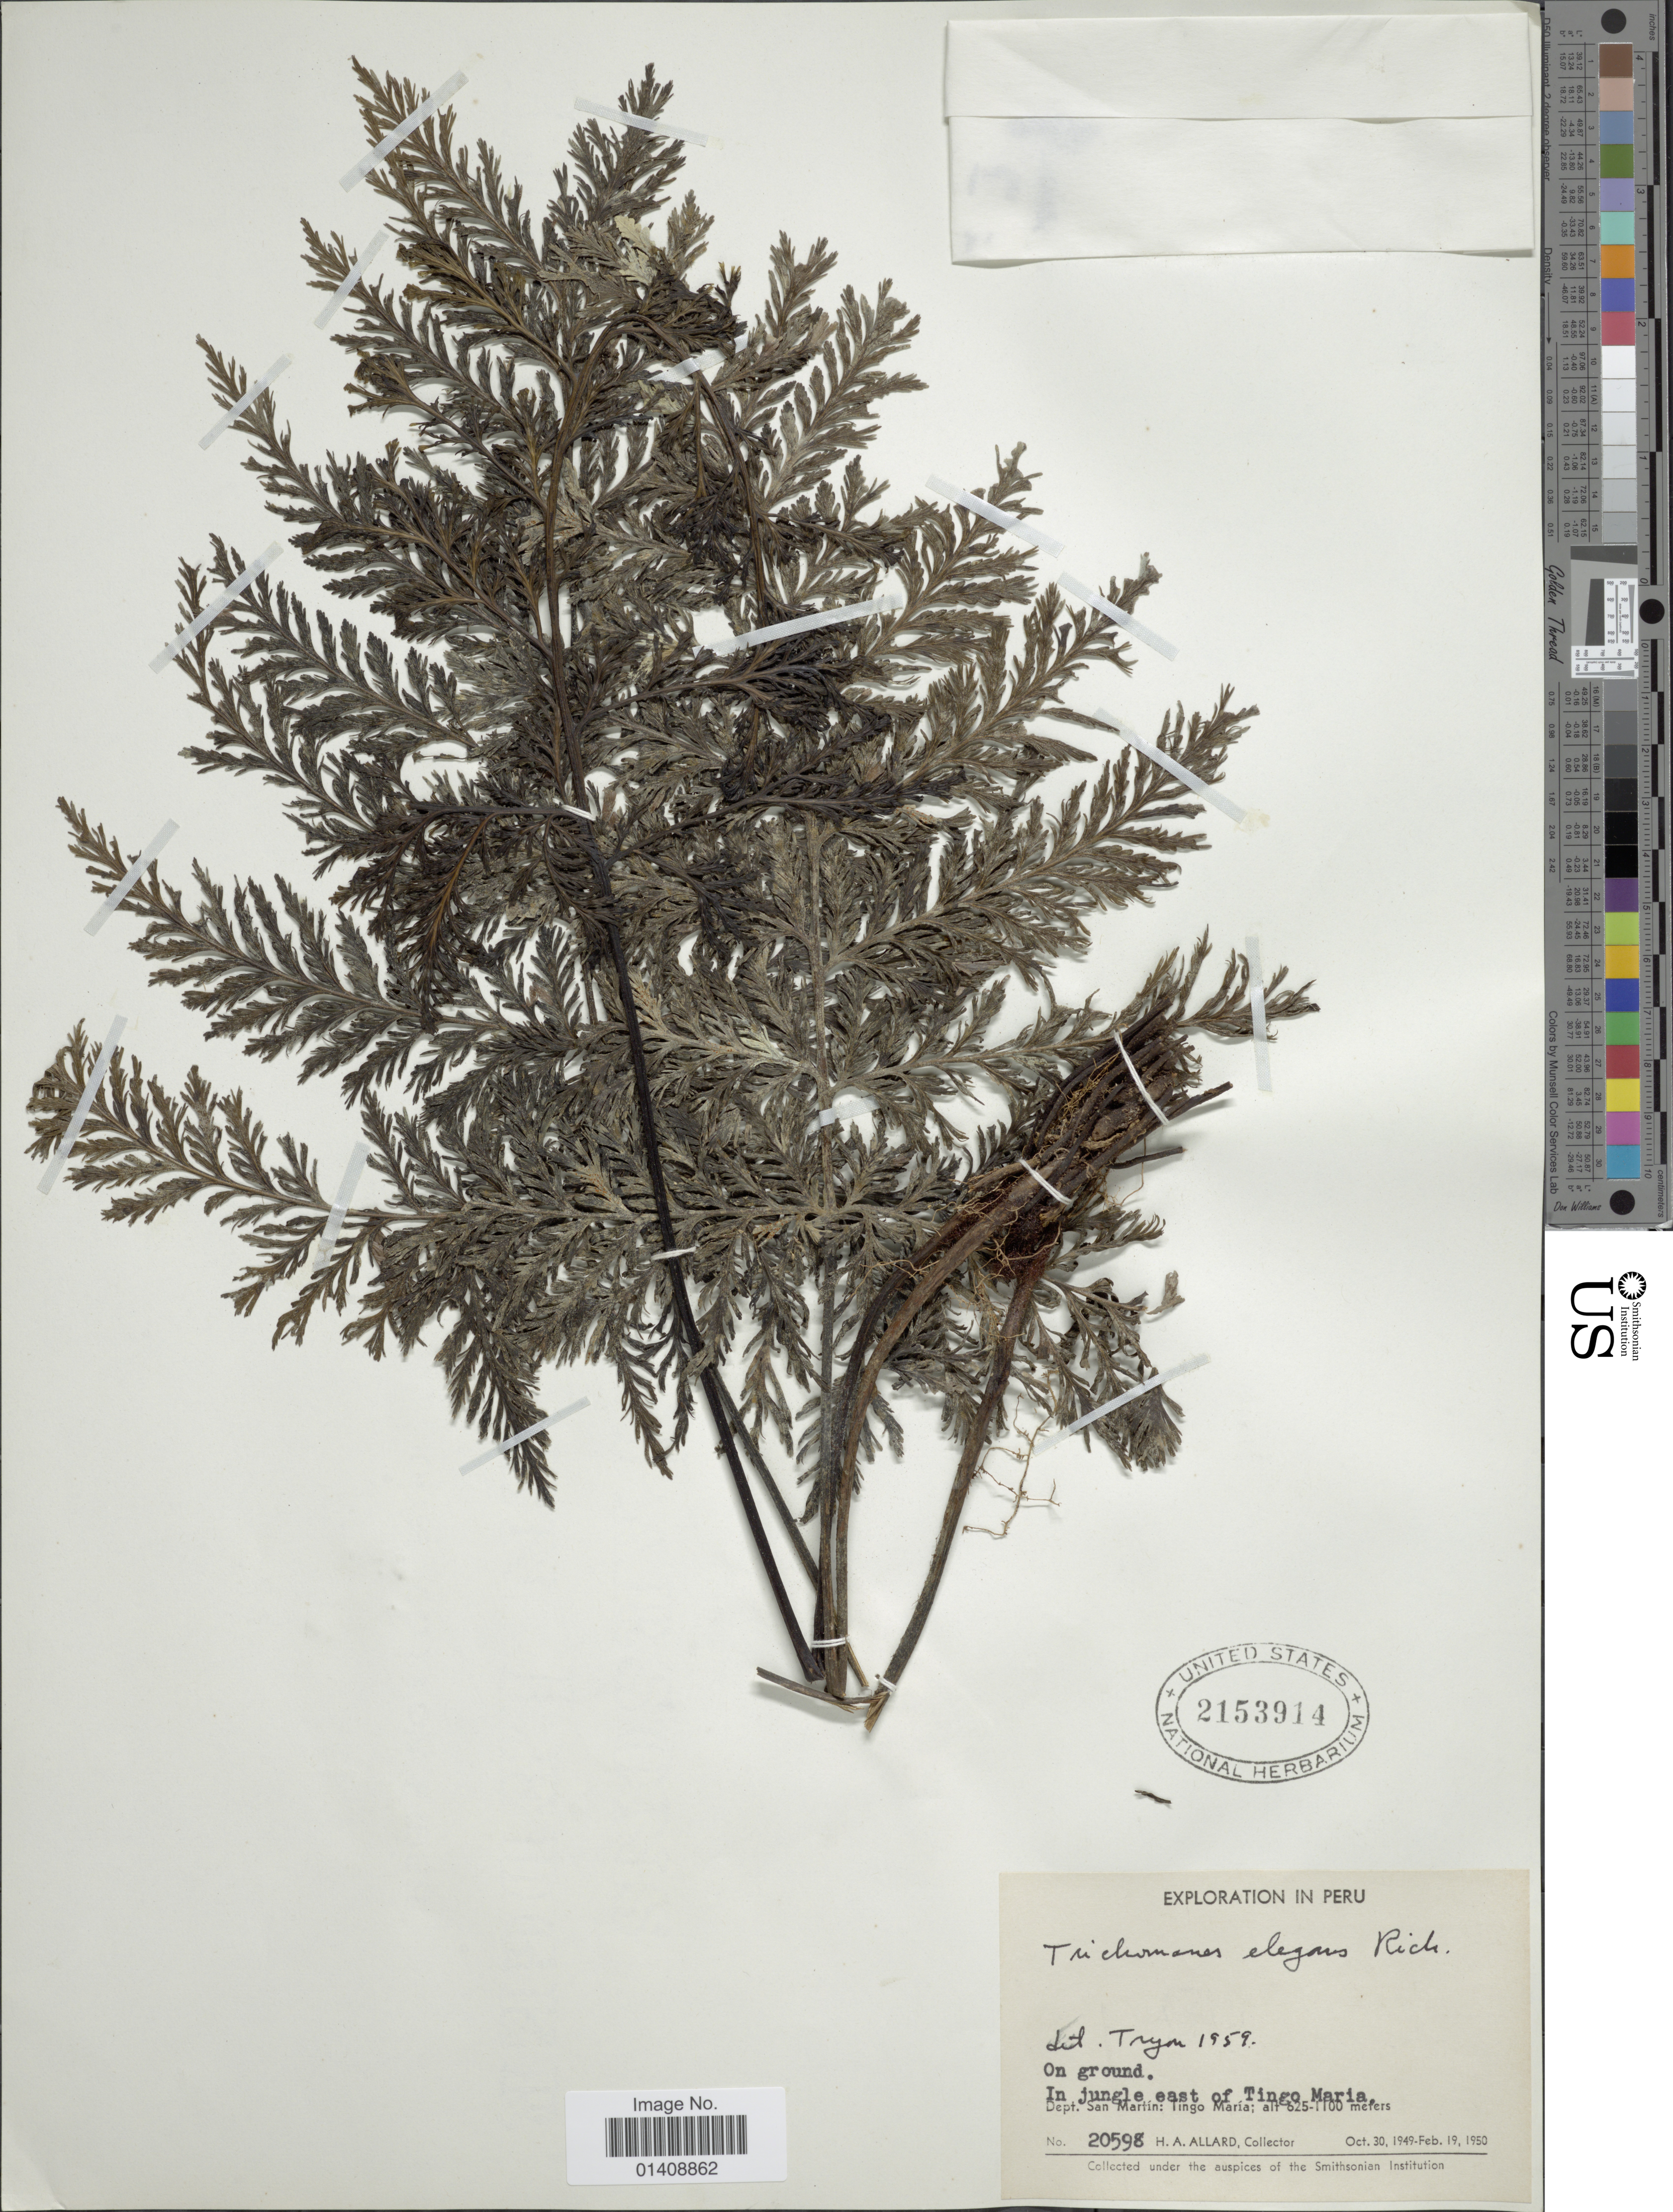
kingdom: Plantae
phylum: Tracheophyta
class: Polypodiopsida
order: Hymenophyllales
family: Hymenophyllaceae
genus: Trichomanes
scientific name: Trichomanes elegans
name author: Rich.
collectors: H. A. Allard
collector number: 20598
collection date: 1949-10-30/1950-02-19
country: Peru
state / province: San Martín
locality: Tingo Maria. In jungle east of Tingo Maria.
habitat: on ground, in jungle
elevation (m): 625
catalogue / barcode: US 2153914